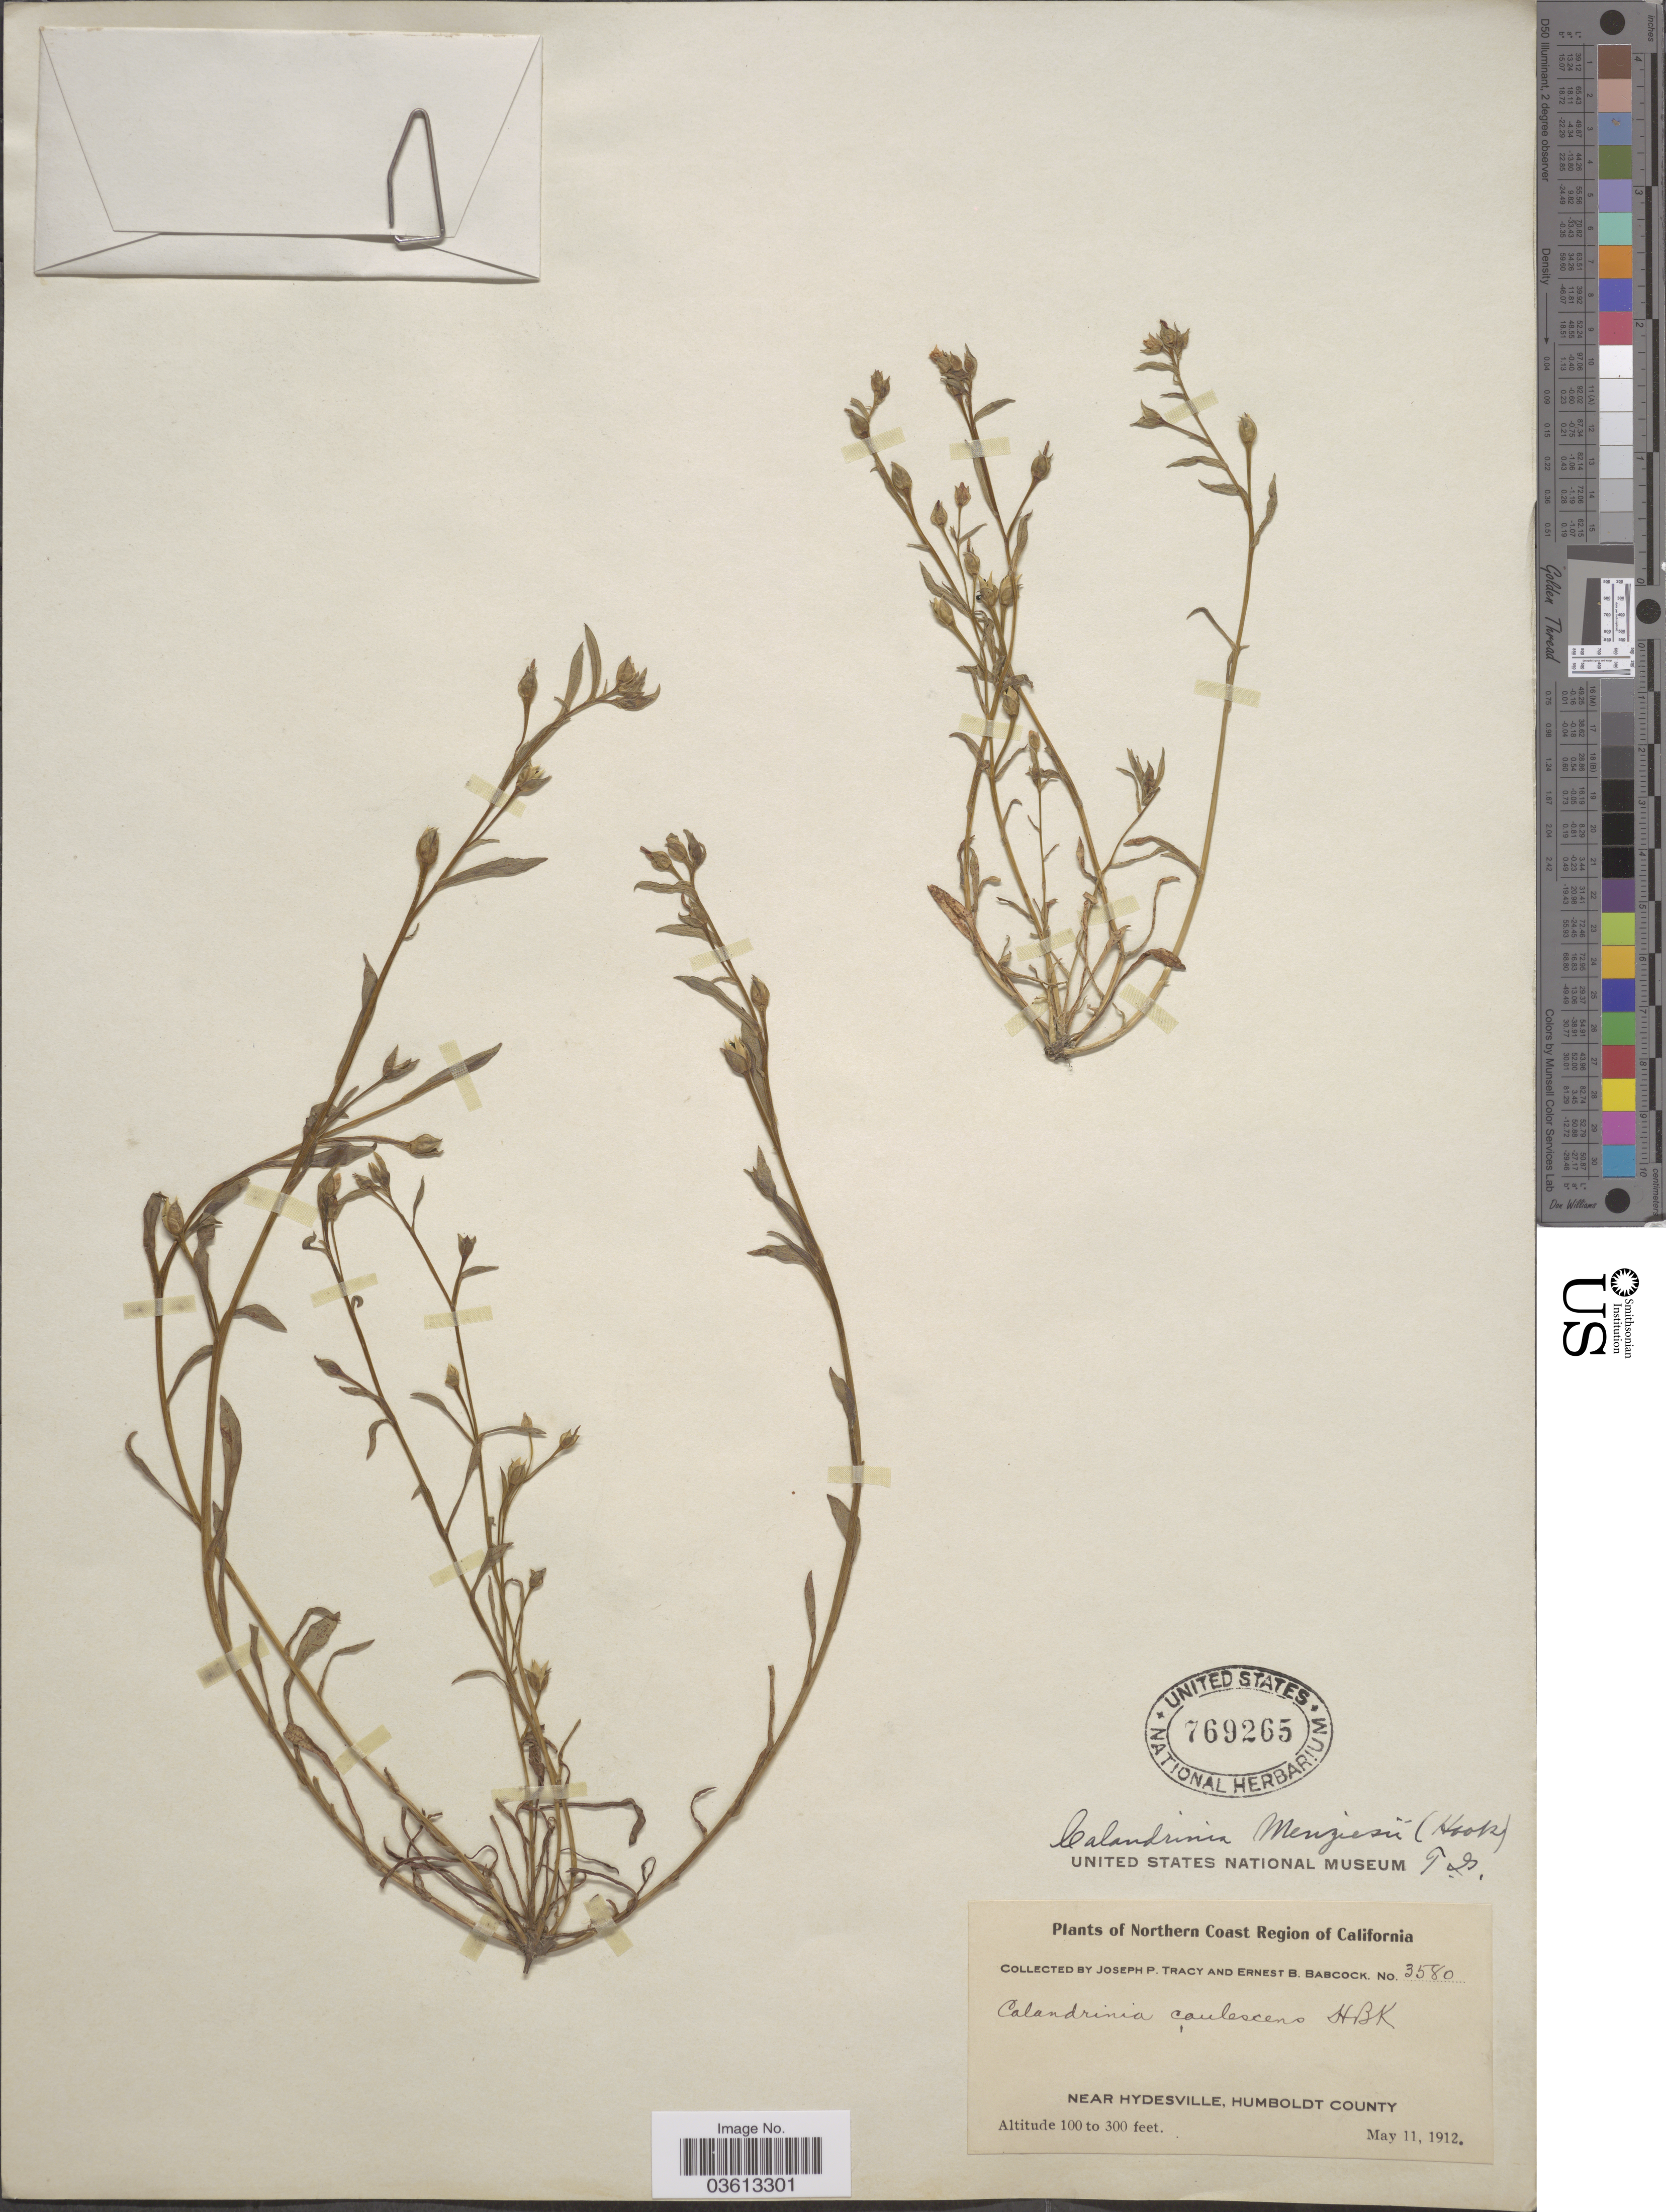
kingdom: Plantae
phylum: Tracheophyta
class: Magnoliopsida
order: Caryophyllales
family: Montiaceae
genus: Calandrinia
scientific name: Calandrinia ciliata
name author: (Ruiz & Pav.) DC.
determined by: Strong, Mark T., (BOT), Smithsonian Institution - National Museum of Natural History (UNITED STATES)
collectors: J. Tracy & E. B. Babcock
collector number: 3580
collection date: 1912-05-11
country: United States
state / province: California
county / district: Humboldt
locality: Northern Coast Region of California. Near Hydesville, Humboldt County.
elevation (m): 30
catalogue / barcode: US 769265